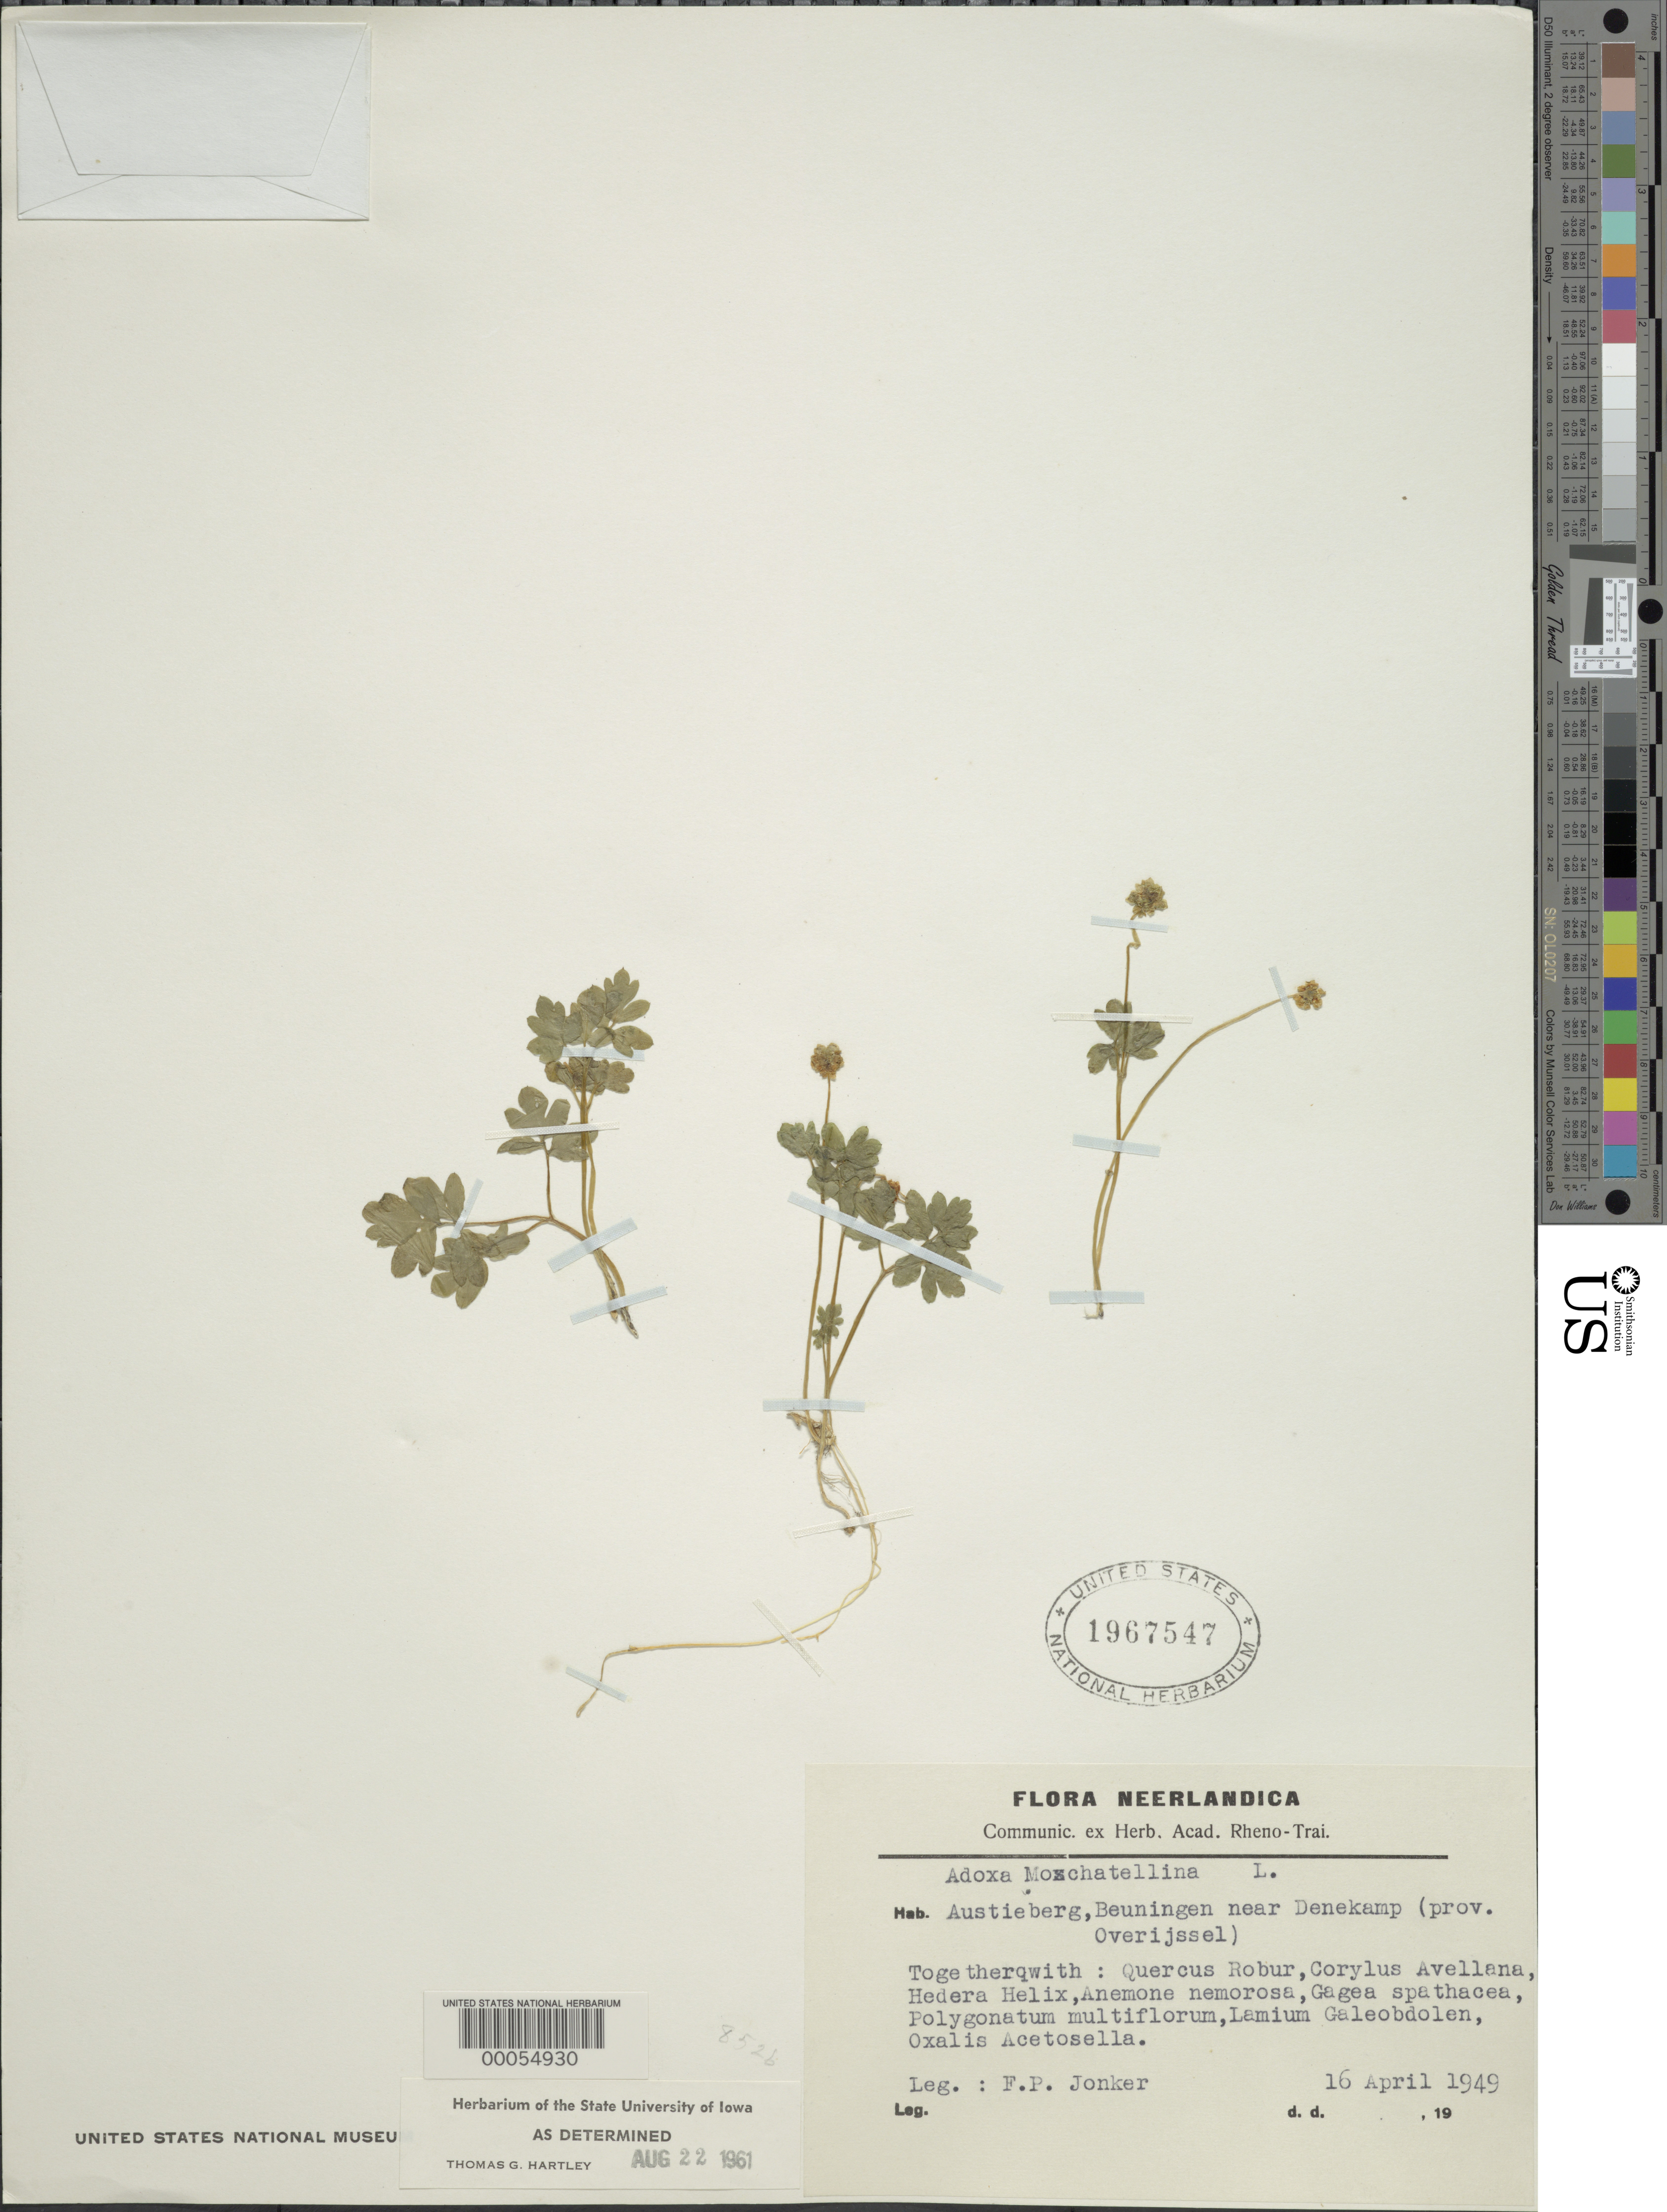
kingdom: Plantae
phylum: Tracheophyta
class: Magnoliopsida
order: Dipsacales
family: Viburnaceae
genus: Adoxa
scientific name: Adoxa moschatellina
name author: L.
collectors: F. P. Jonker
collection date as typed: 16 Apr 1949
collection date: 1949-04-16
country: Netherlands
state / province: Overijssel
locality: Austieberg, beuningen near denekamp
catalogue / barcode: US 1967547